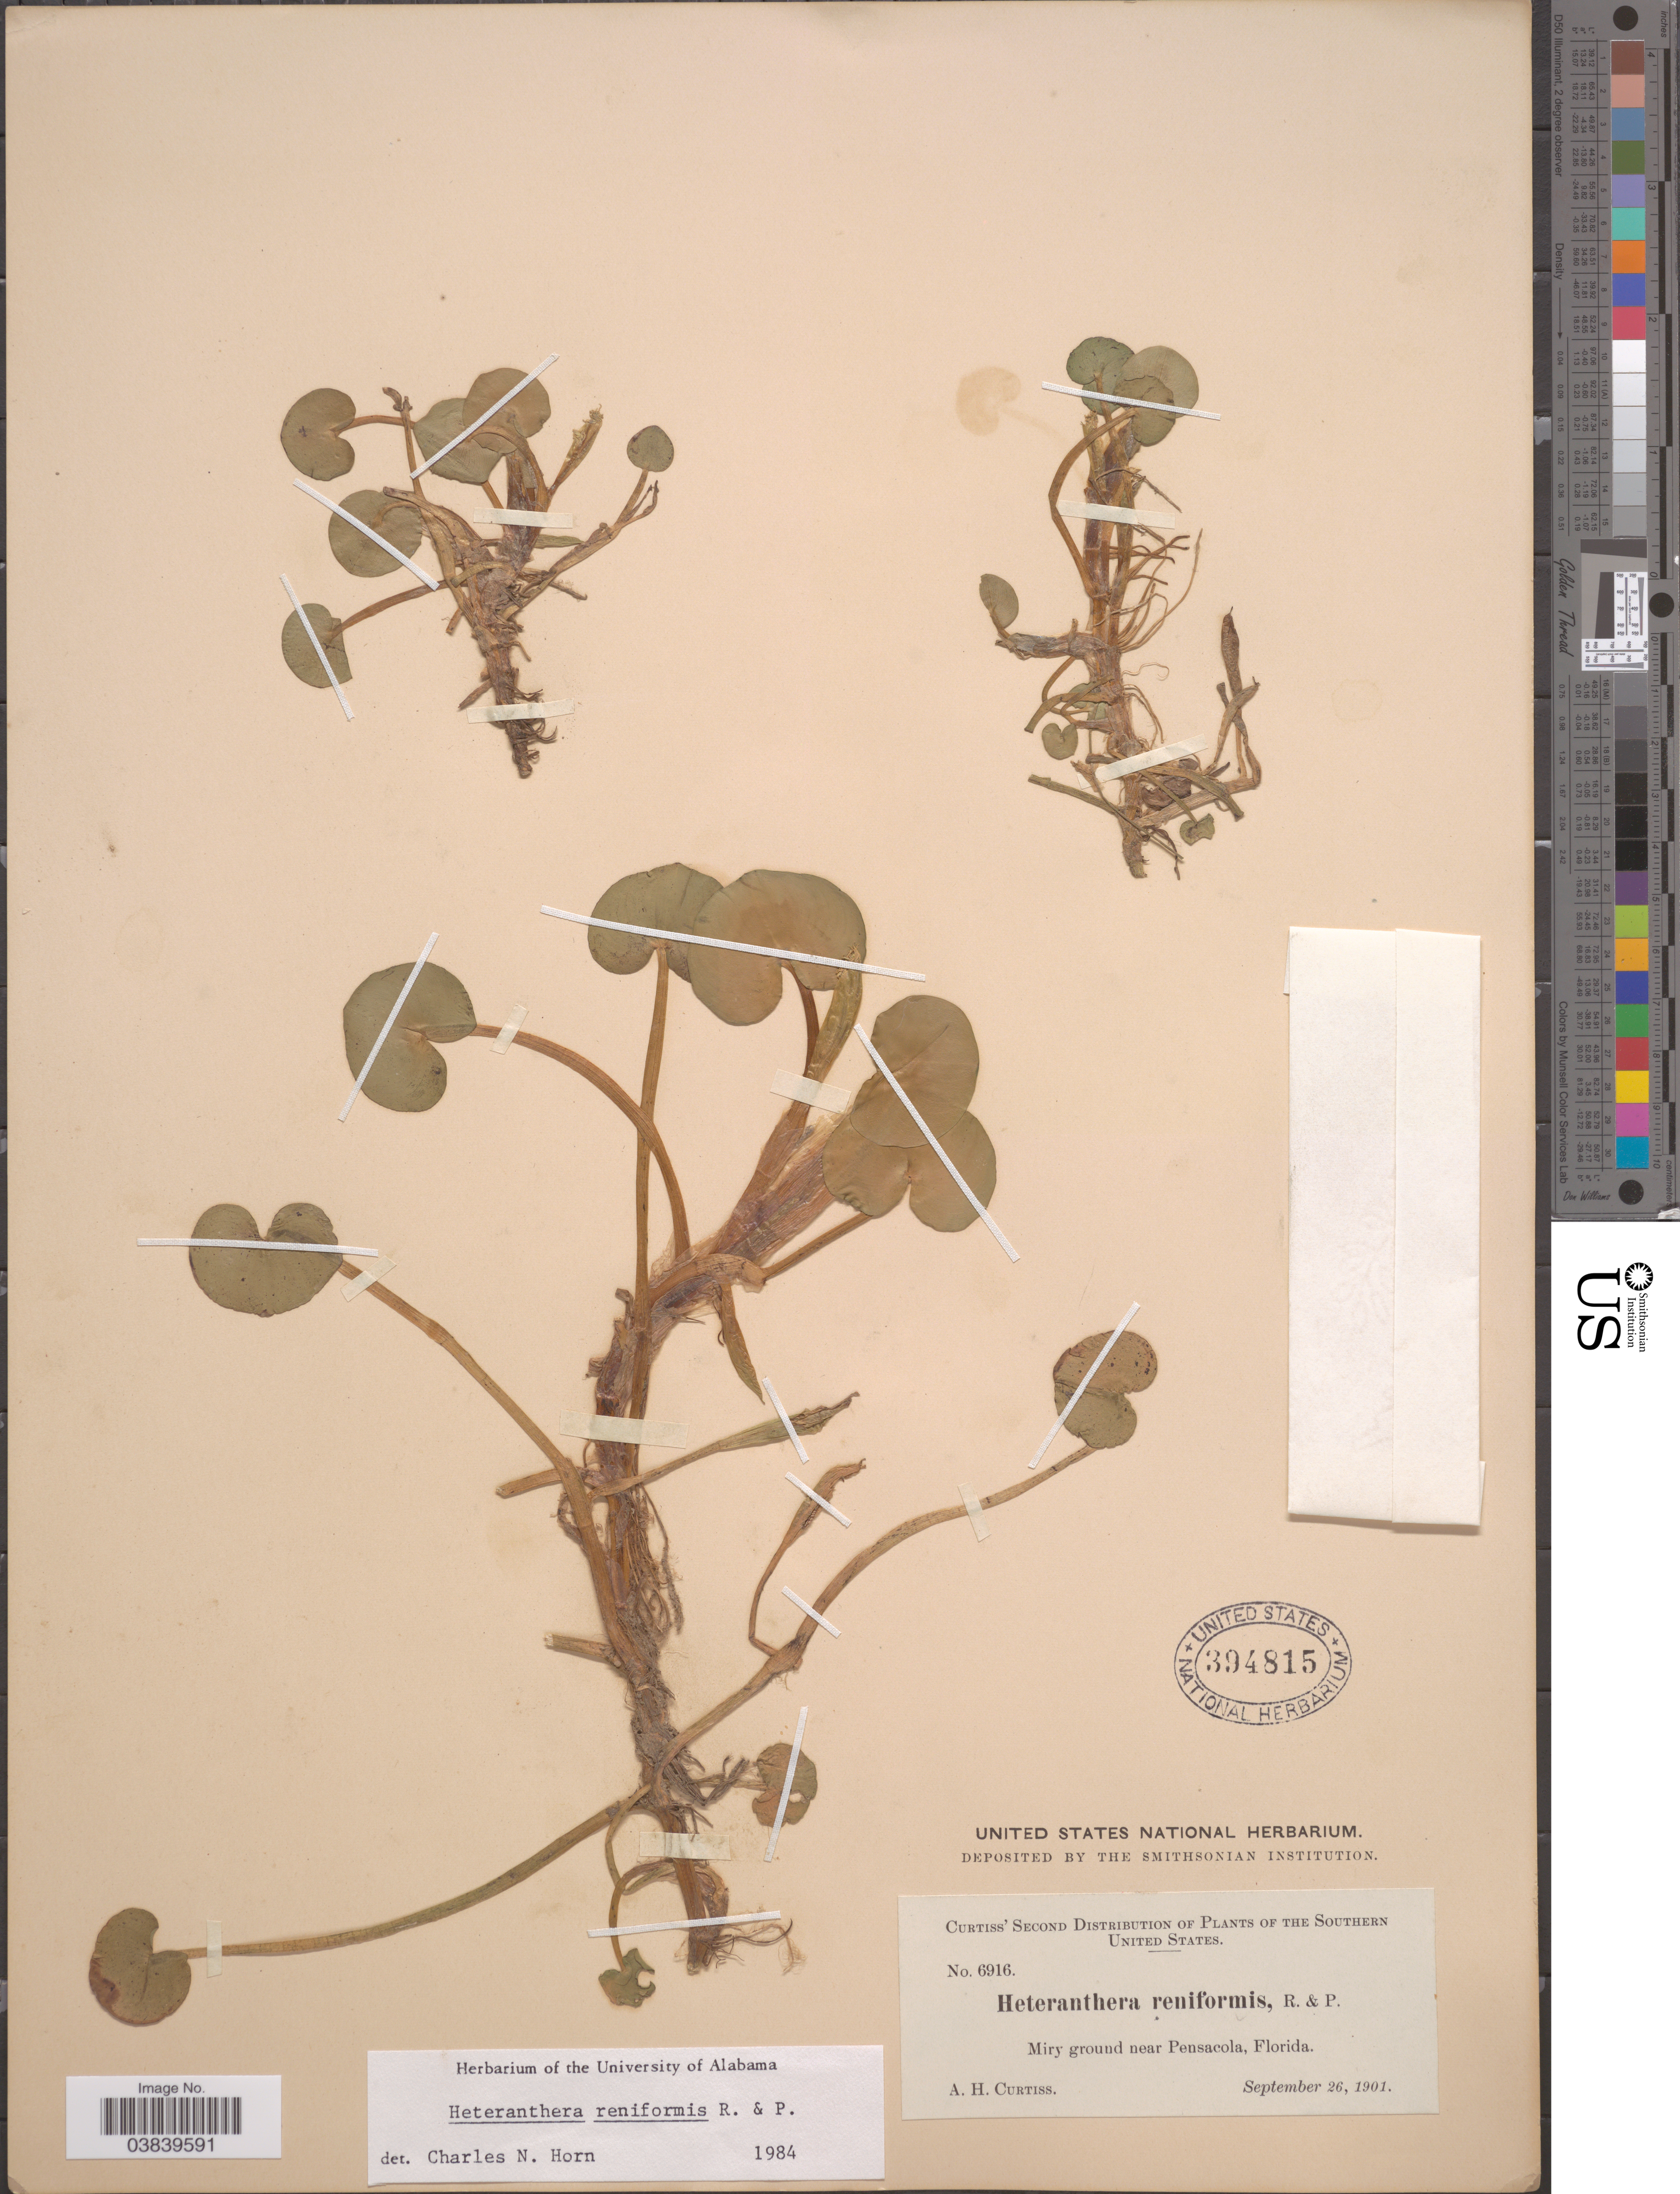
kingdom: Plantae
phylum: Tracheophyta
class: Liliopsida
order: Commelinales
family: Pontederiaceae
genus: Heteranthera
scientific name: Heteranthera reniformis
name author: Ruiz & Pav.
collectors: A. H. Curtiss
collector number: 6916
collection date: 1901-09-26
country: United States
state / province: Florida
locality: The Southern United States. Near Pensacola.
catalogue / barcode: US 394815